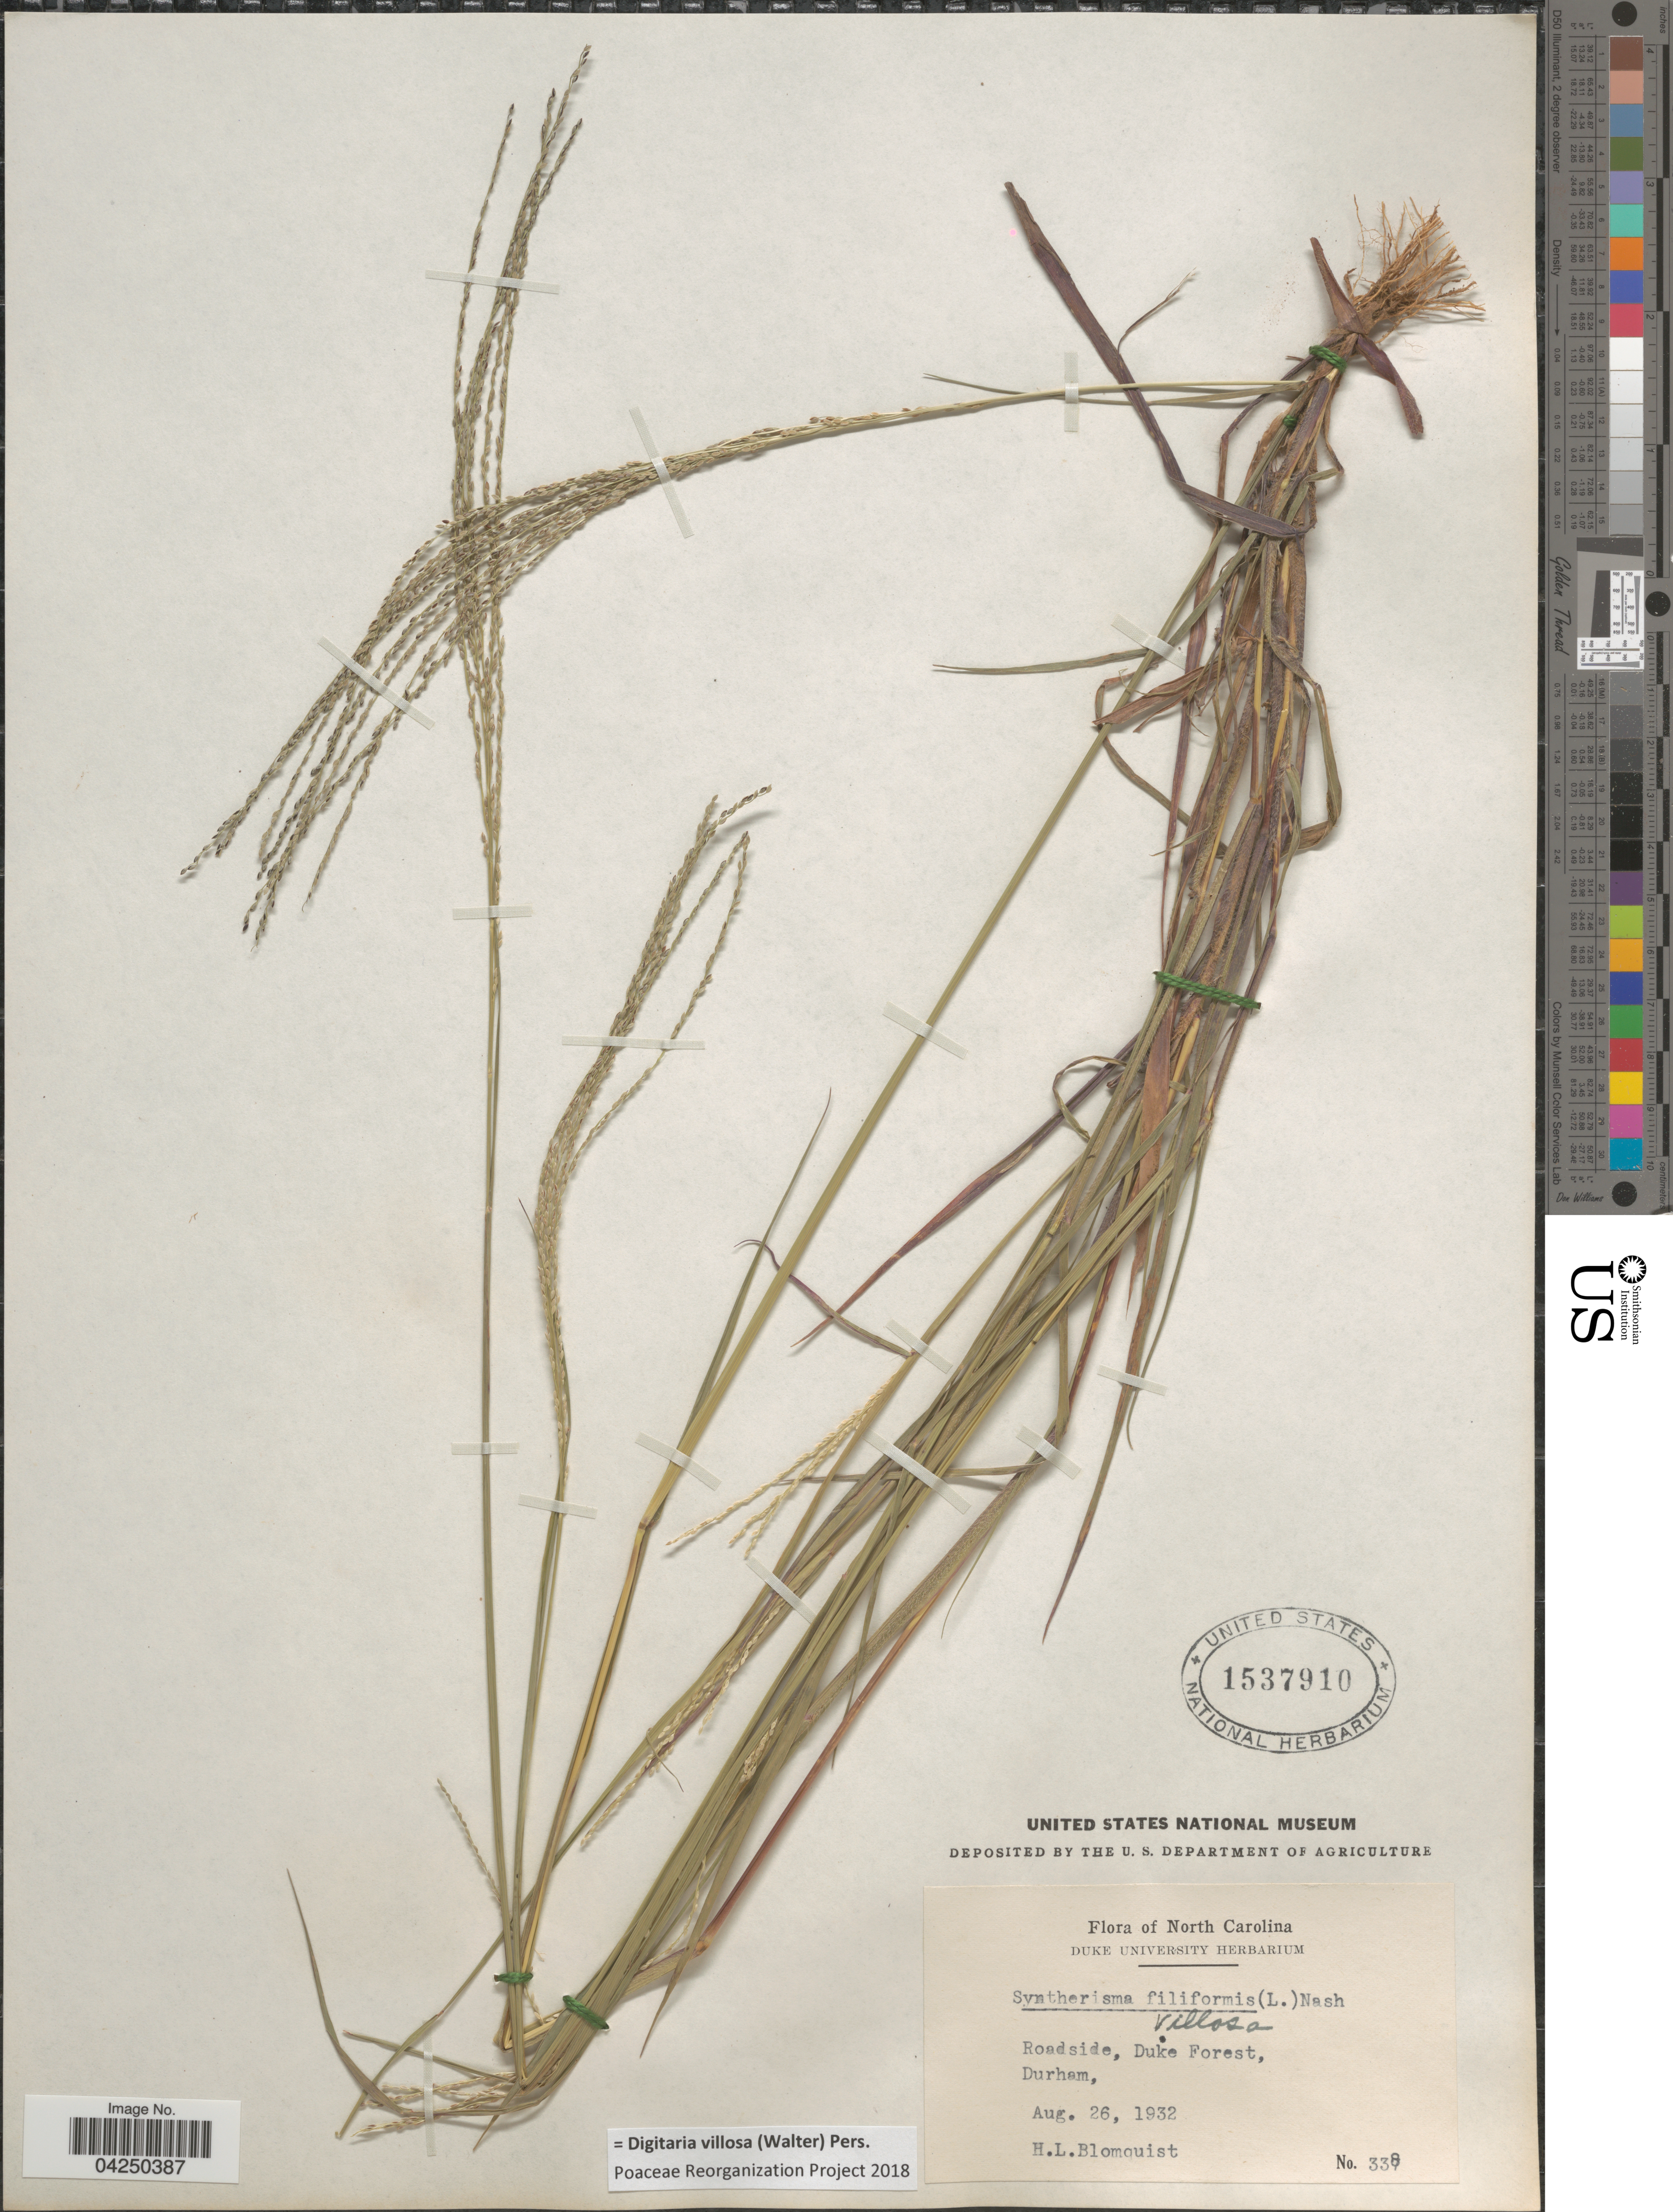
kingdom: Plantae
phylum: Tracheophyta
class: Liliopsida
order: Poales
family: Poaceae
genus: Digitaria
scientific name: Digitaria villosa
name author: (Walter) Pers.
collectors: H. Blomquist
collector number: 338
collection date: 1932-08-26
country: United States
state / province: North Carolina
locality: Roadside, Duke Forest, Durham.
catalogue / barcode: US 1537910